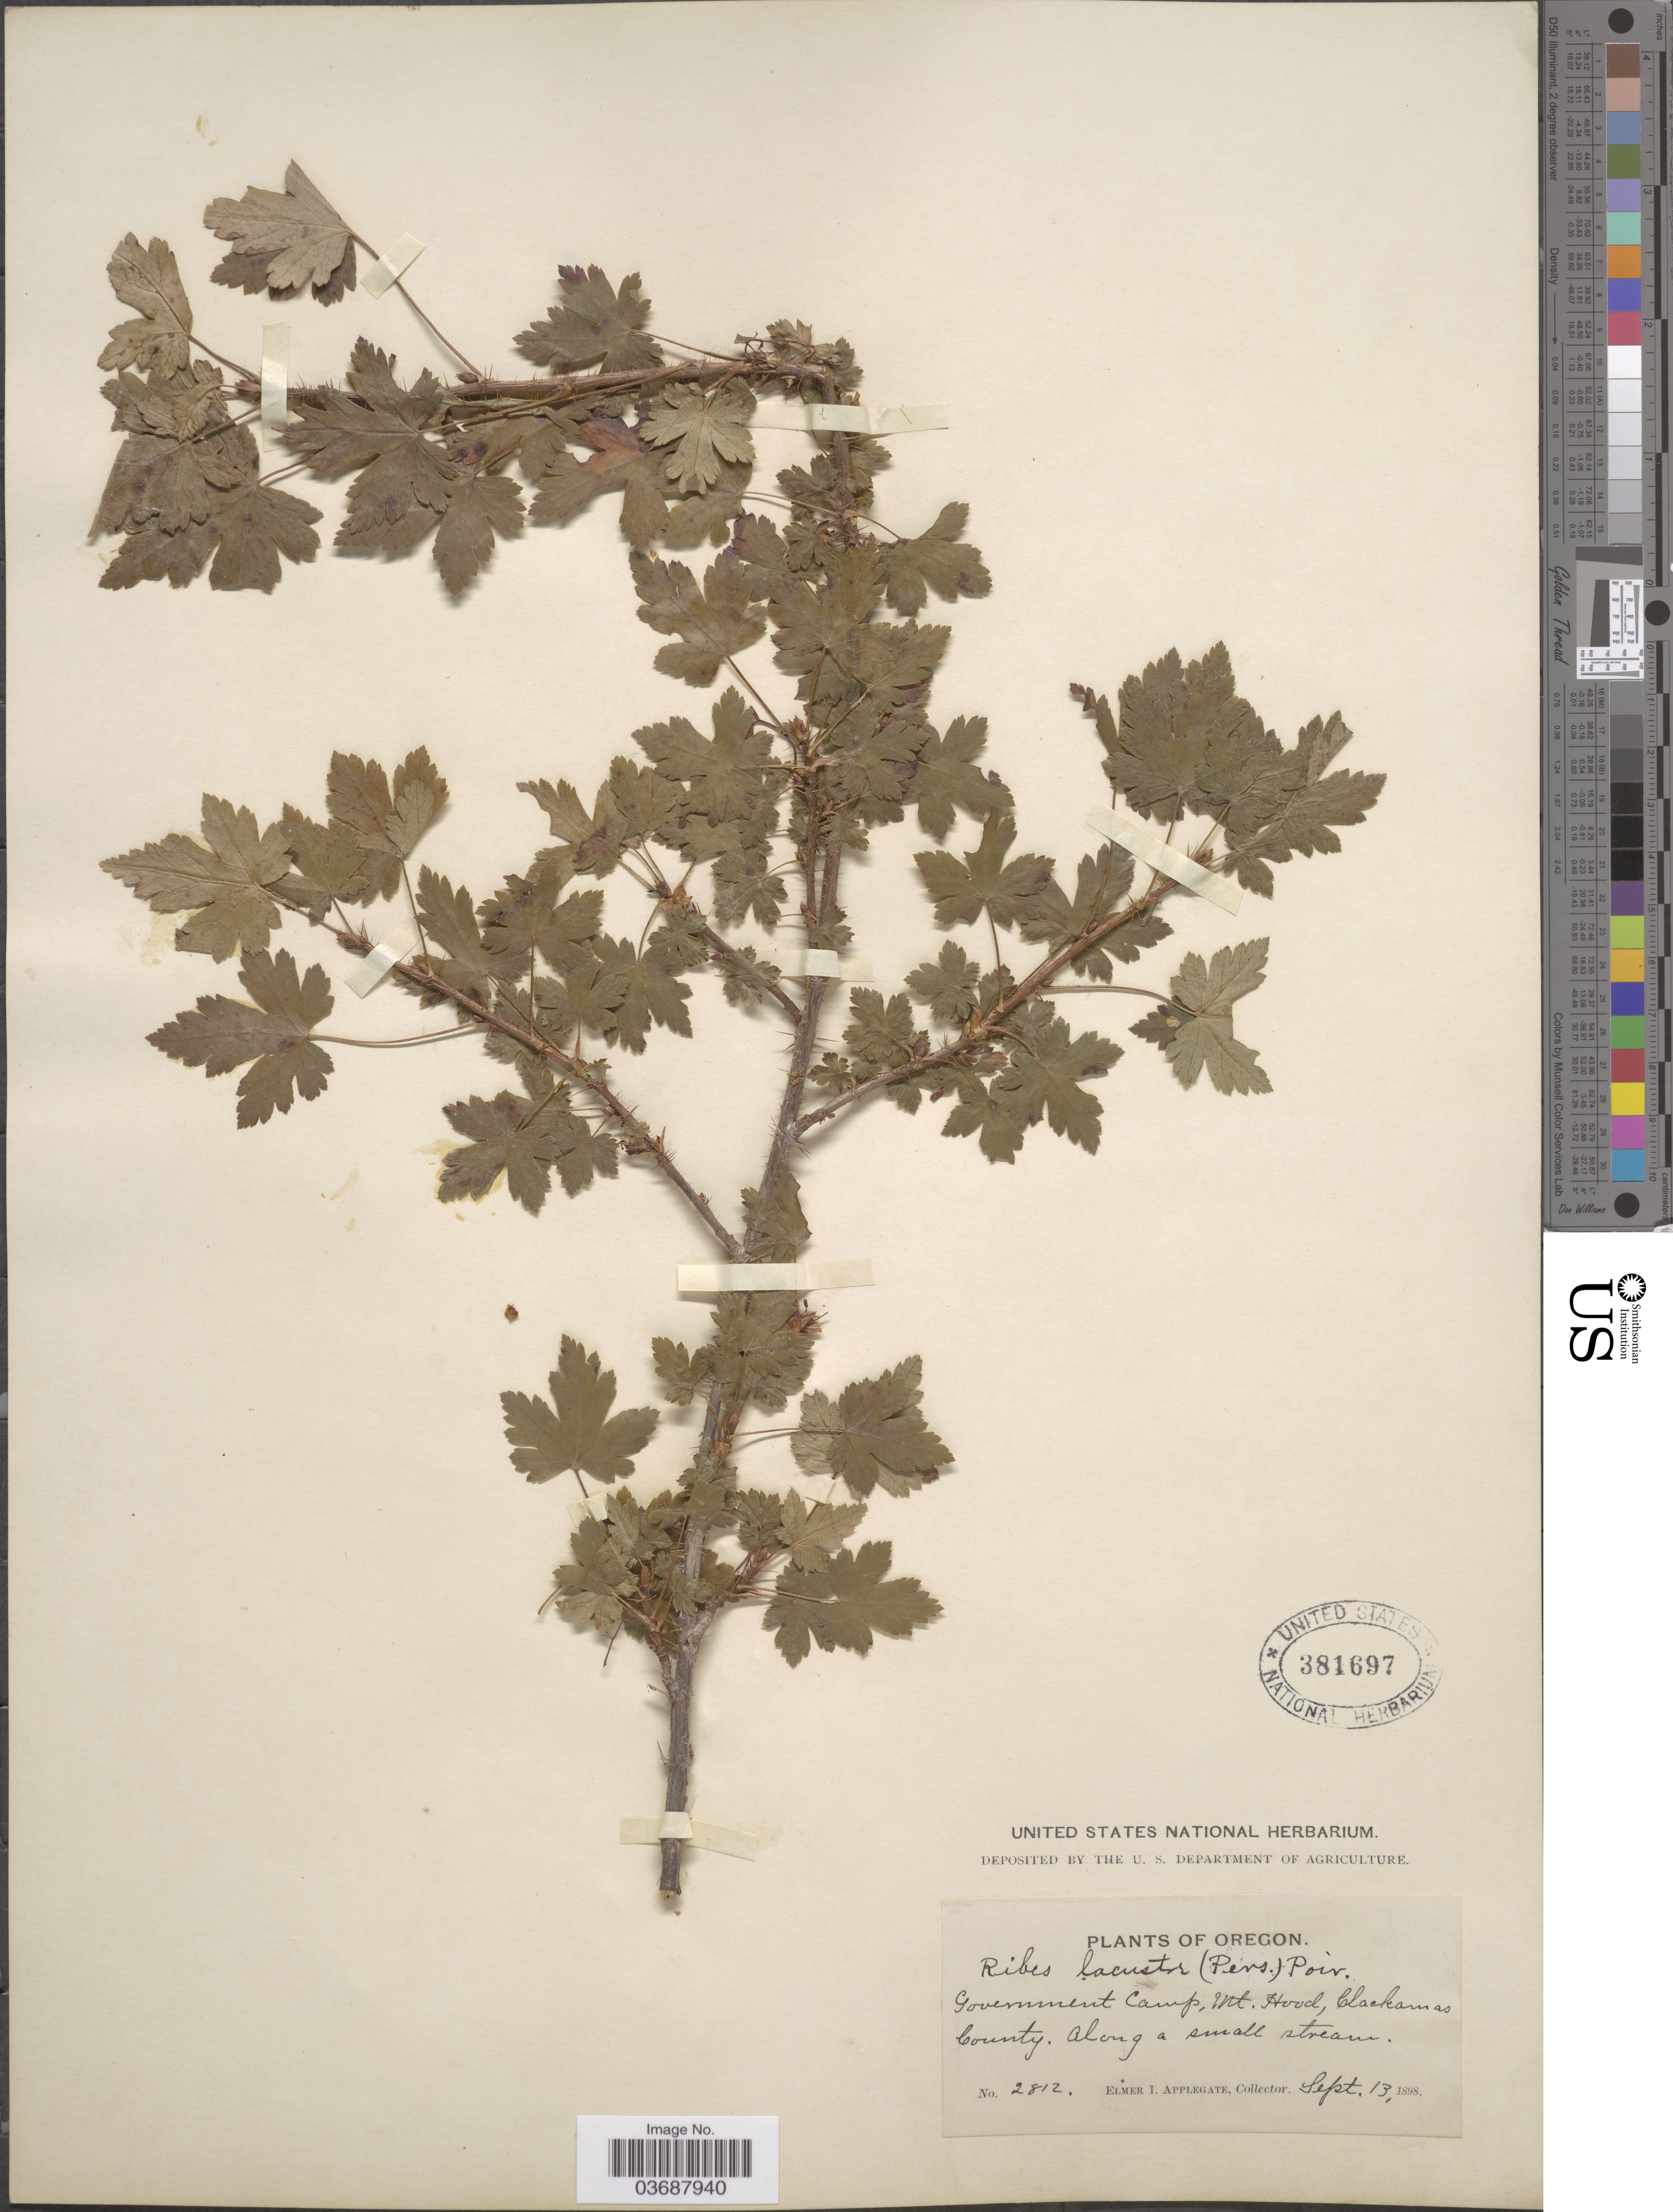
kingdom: Plantae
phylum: Tracheophyta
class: Magnoliopsida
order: Saxifragales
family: Grossulariaceae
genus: Ribes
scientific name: Ribes lacustre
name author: (Pers.) Poir.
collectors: E. I. Applegate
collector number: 2812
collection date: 1898-09-13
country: United States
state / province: Oregon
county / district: Clackamas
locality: Government Camp, Mt. Hood, Clackamas County.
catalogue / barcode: US 381697